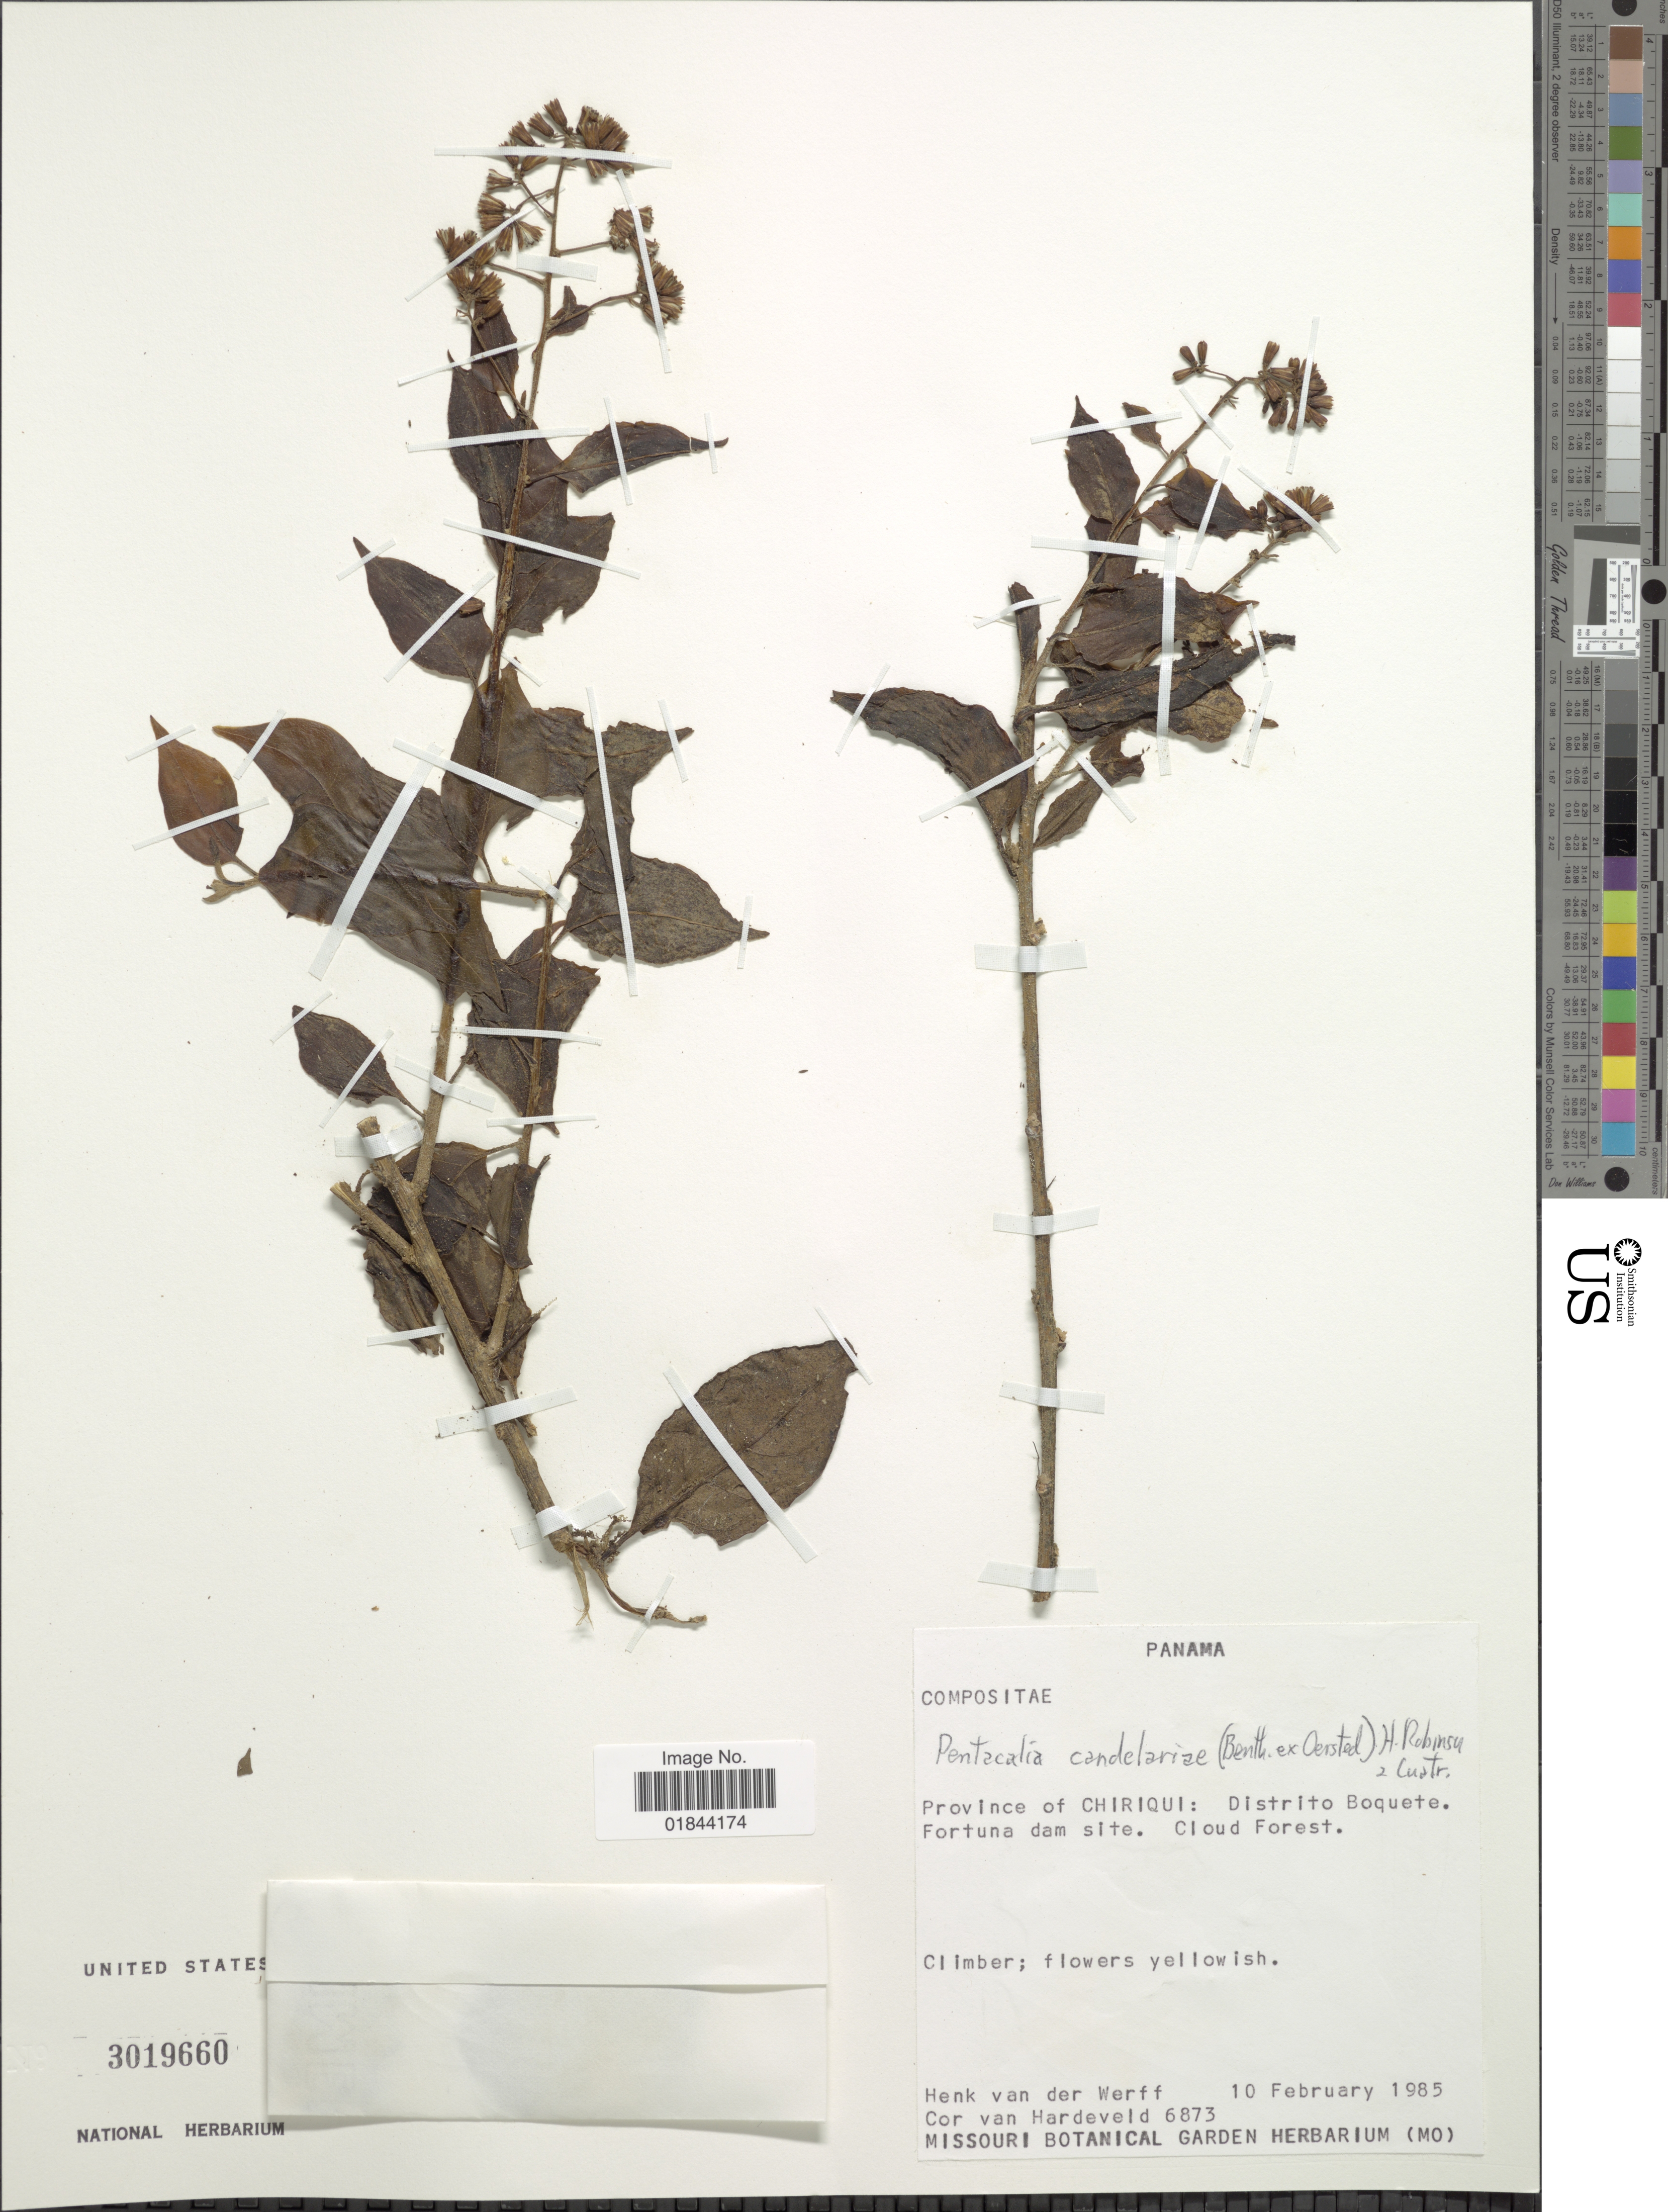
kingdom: Plantae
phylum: Tracheophyta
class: Magnoliopsida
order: Asterales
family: Asteraceae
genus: Pentacalia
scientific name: Pentacalia candelariae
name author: (Benth.) H. Rob. & Cuatrec.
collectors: H. van der Werff & C. Van Hardeveld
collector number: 6873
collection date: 1985-02-10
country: Panama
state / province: Chiriqui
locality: Distrito Boquete. Fortuna dam site. Cloud Forest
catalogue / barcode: US 3019660